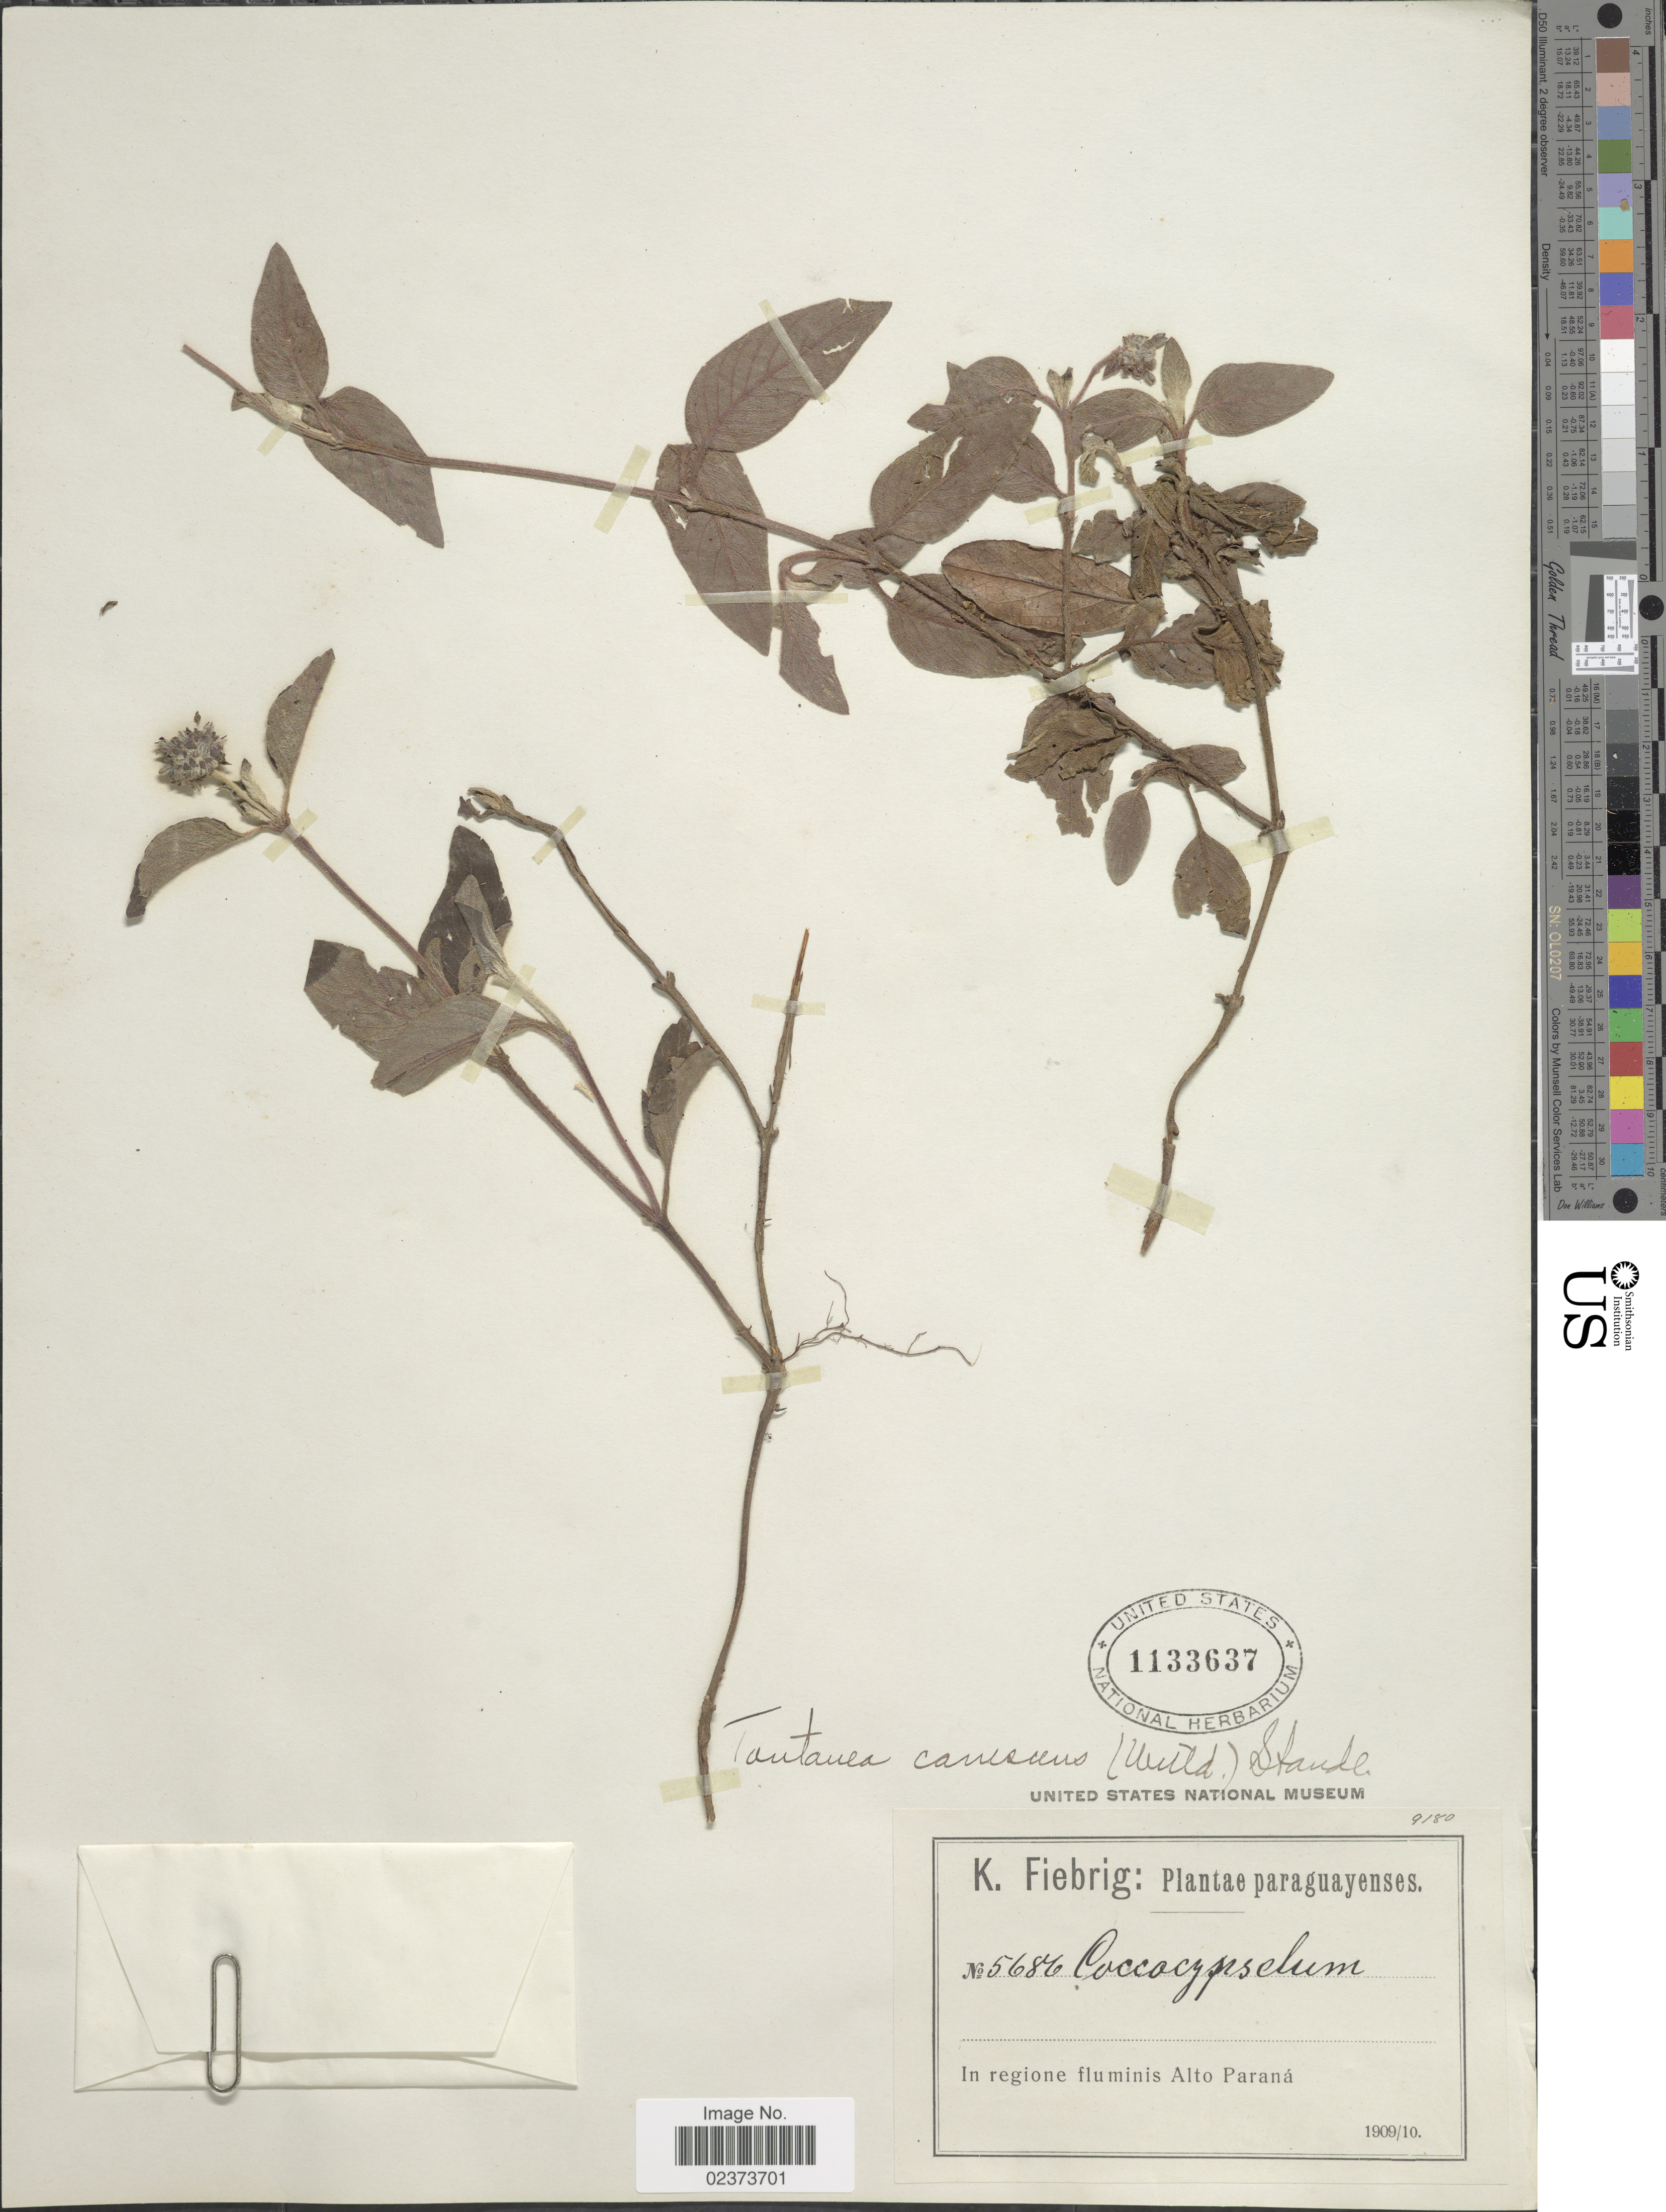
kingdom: Plantae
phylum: Tracheophyta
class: Magnoliopsida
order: Gentianales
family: Rubiaceae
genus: Coccocypselum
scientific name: Coccocypselum lanceolatum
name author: (Ruiz & Pav.) Pers.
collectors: K. Fiebrig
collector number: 5686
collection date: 1909/1910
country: Paraguay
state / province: Alto Parana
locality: In regione fluminis Alto Paraná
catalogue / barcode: US 1133637